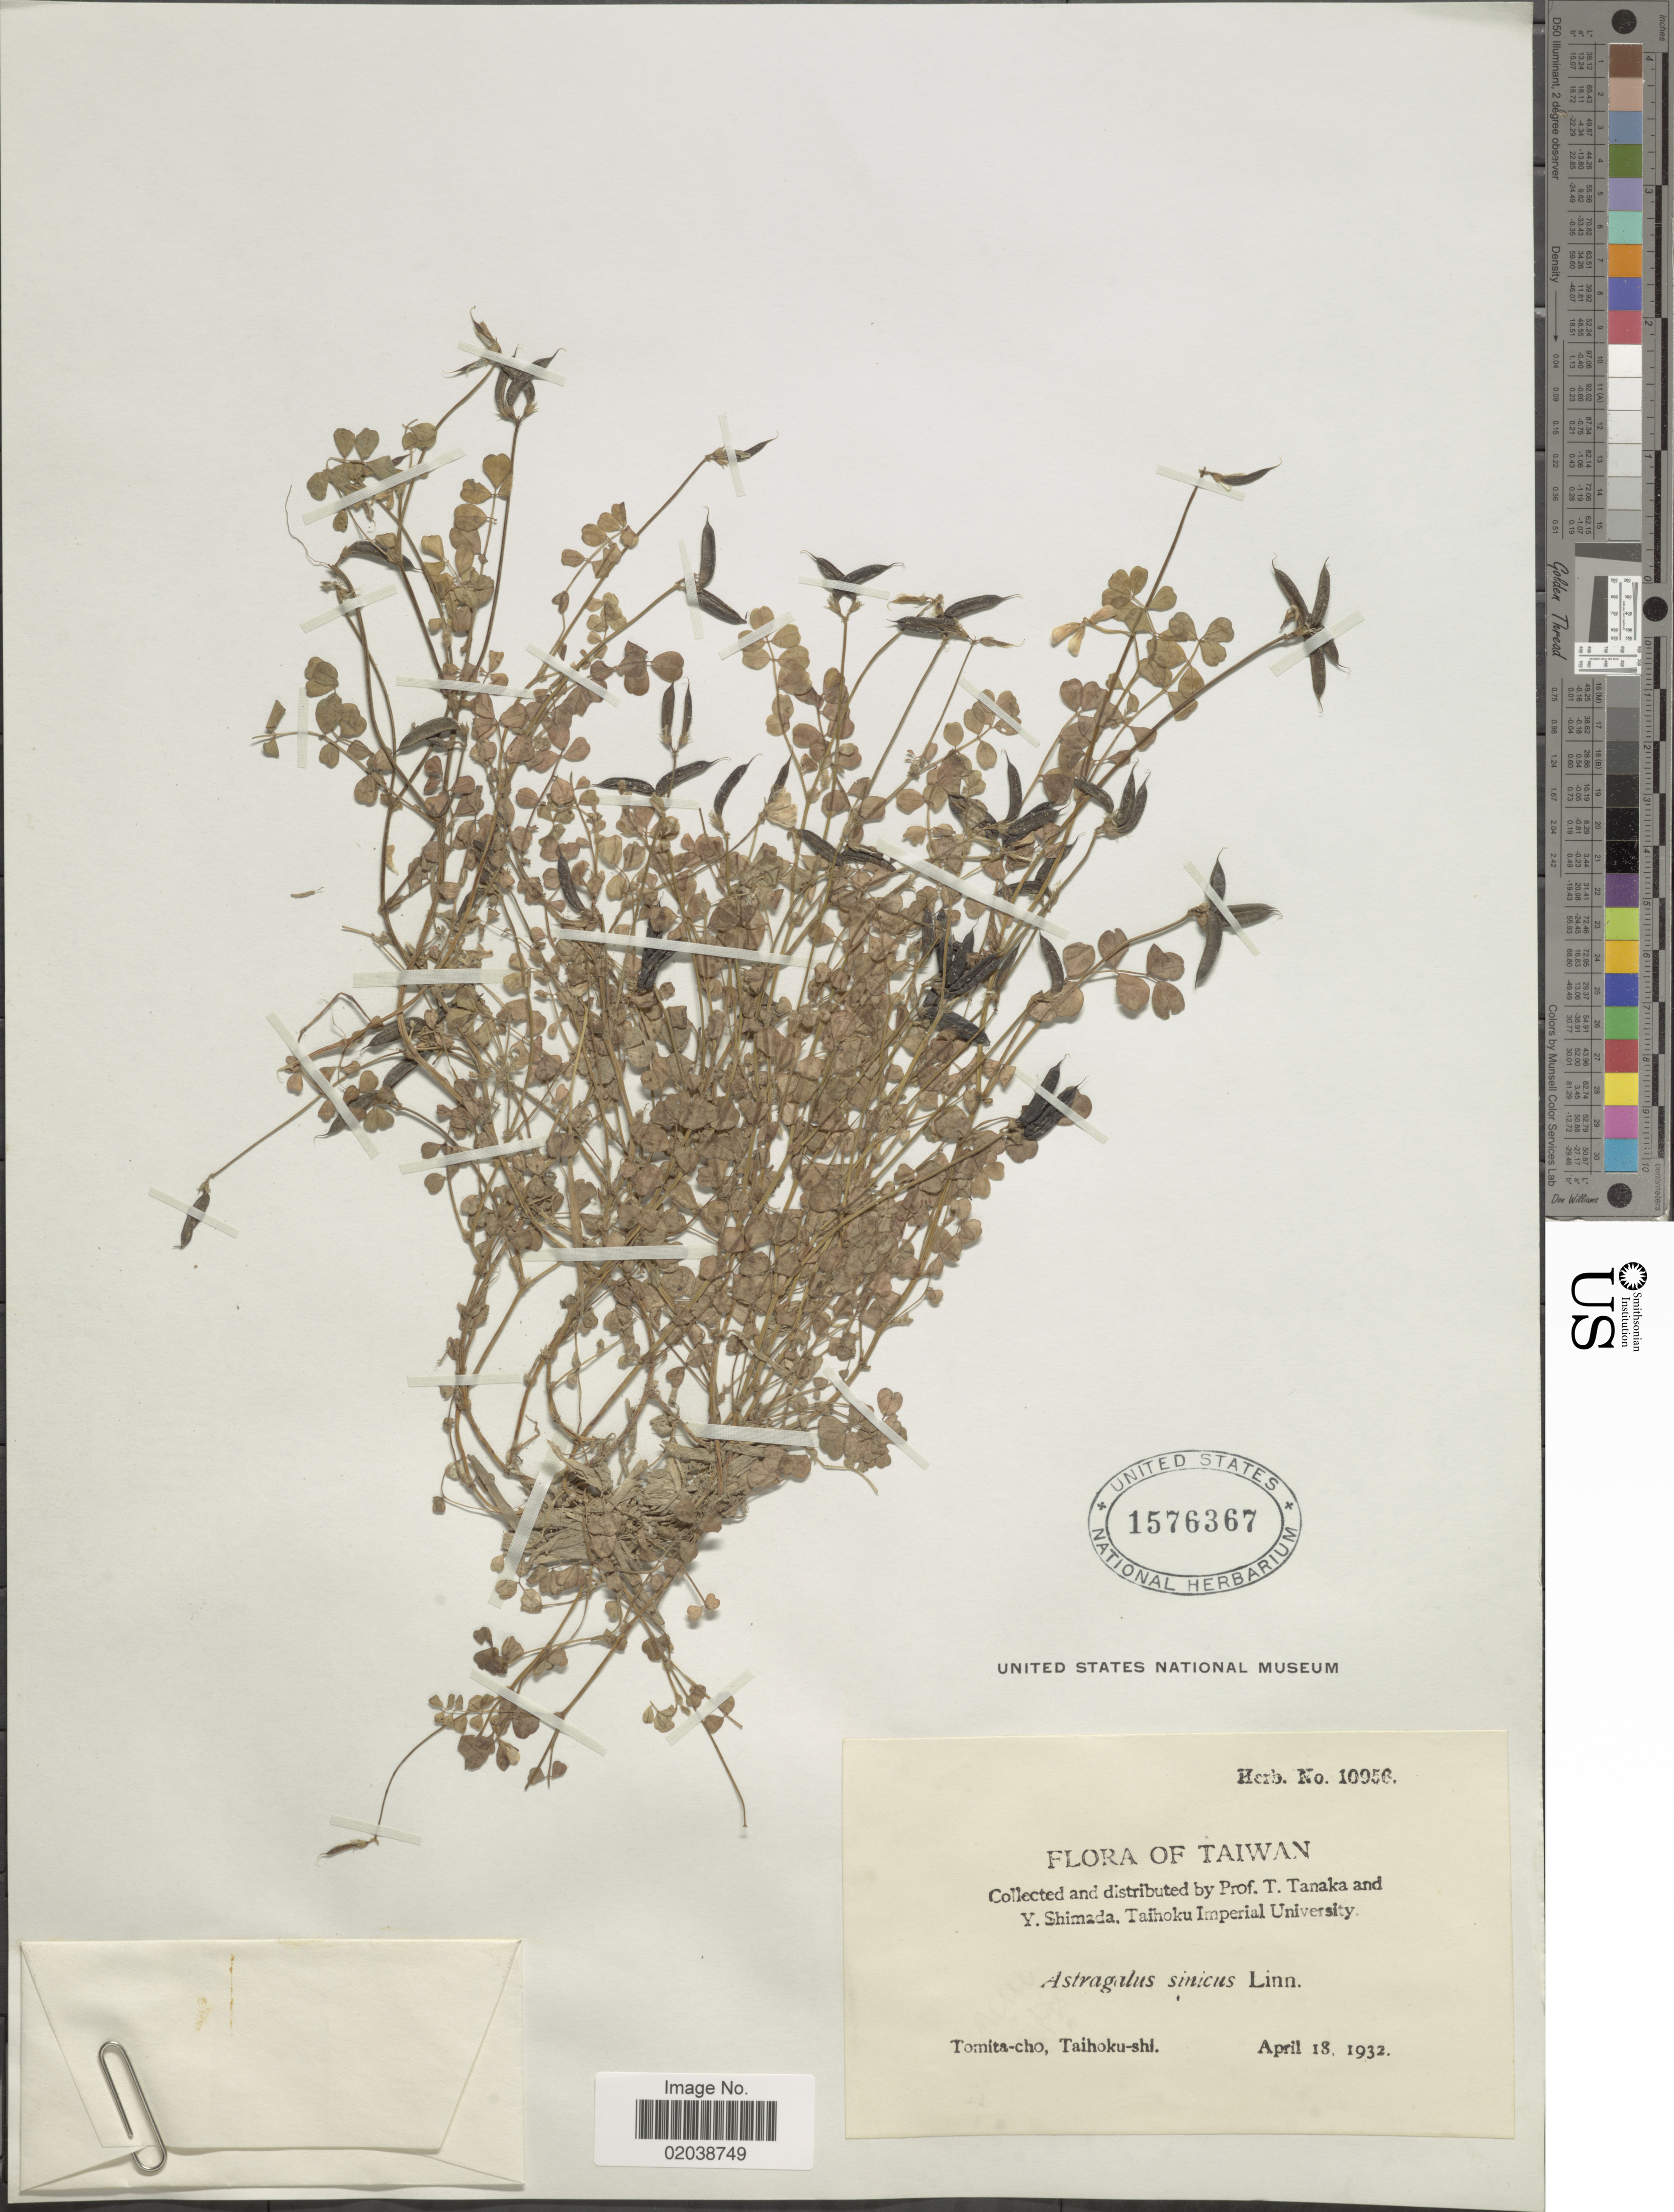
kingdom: Plantae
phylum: Tracheophyta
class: Magnoliopsida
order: Fabales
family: Fabaceae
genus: Astragalus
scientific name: Astragalus sinicus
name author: L.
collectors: T. Tanaka & Y. Shimada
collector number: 10956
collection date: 1932-04-18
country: Taiwan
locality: Tomita-cho, Taihoku-shi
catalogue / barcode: US 1576367